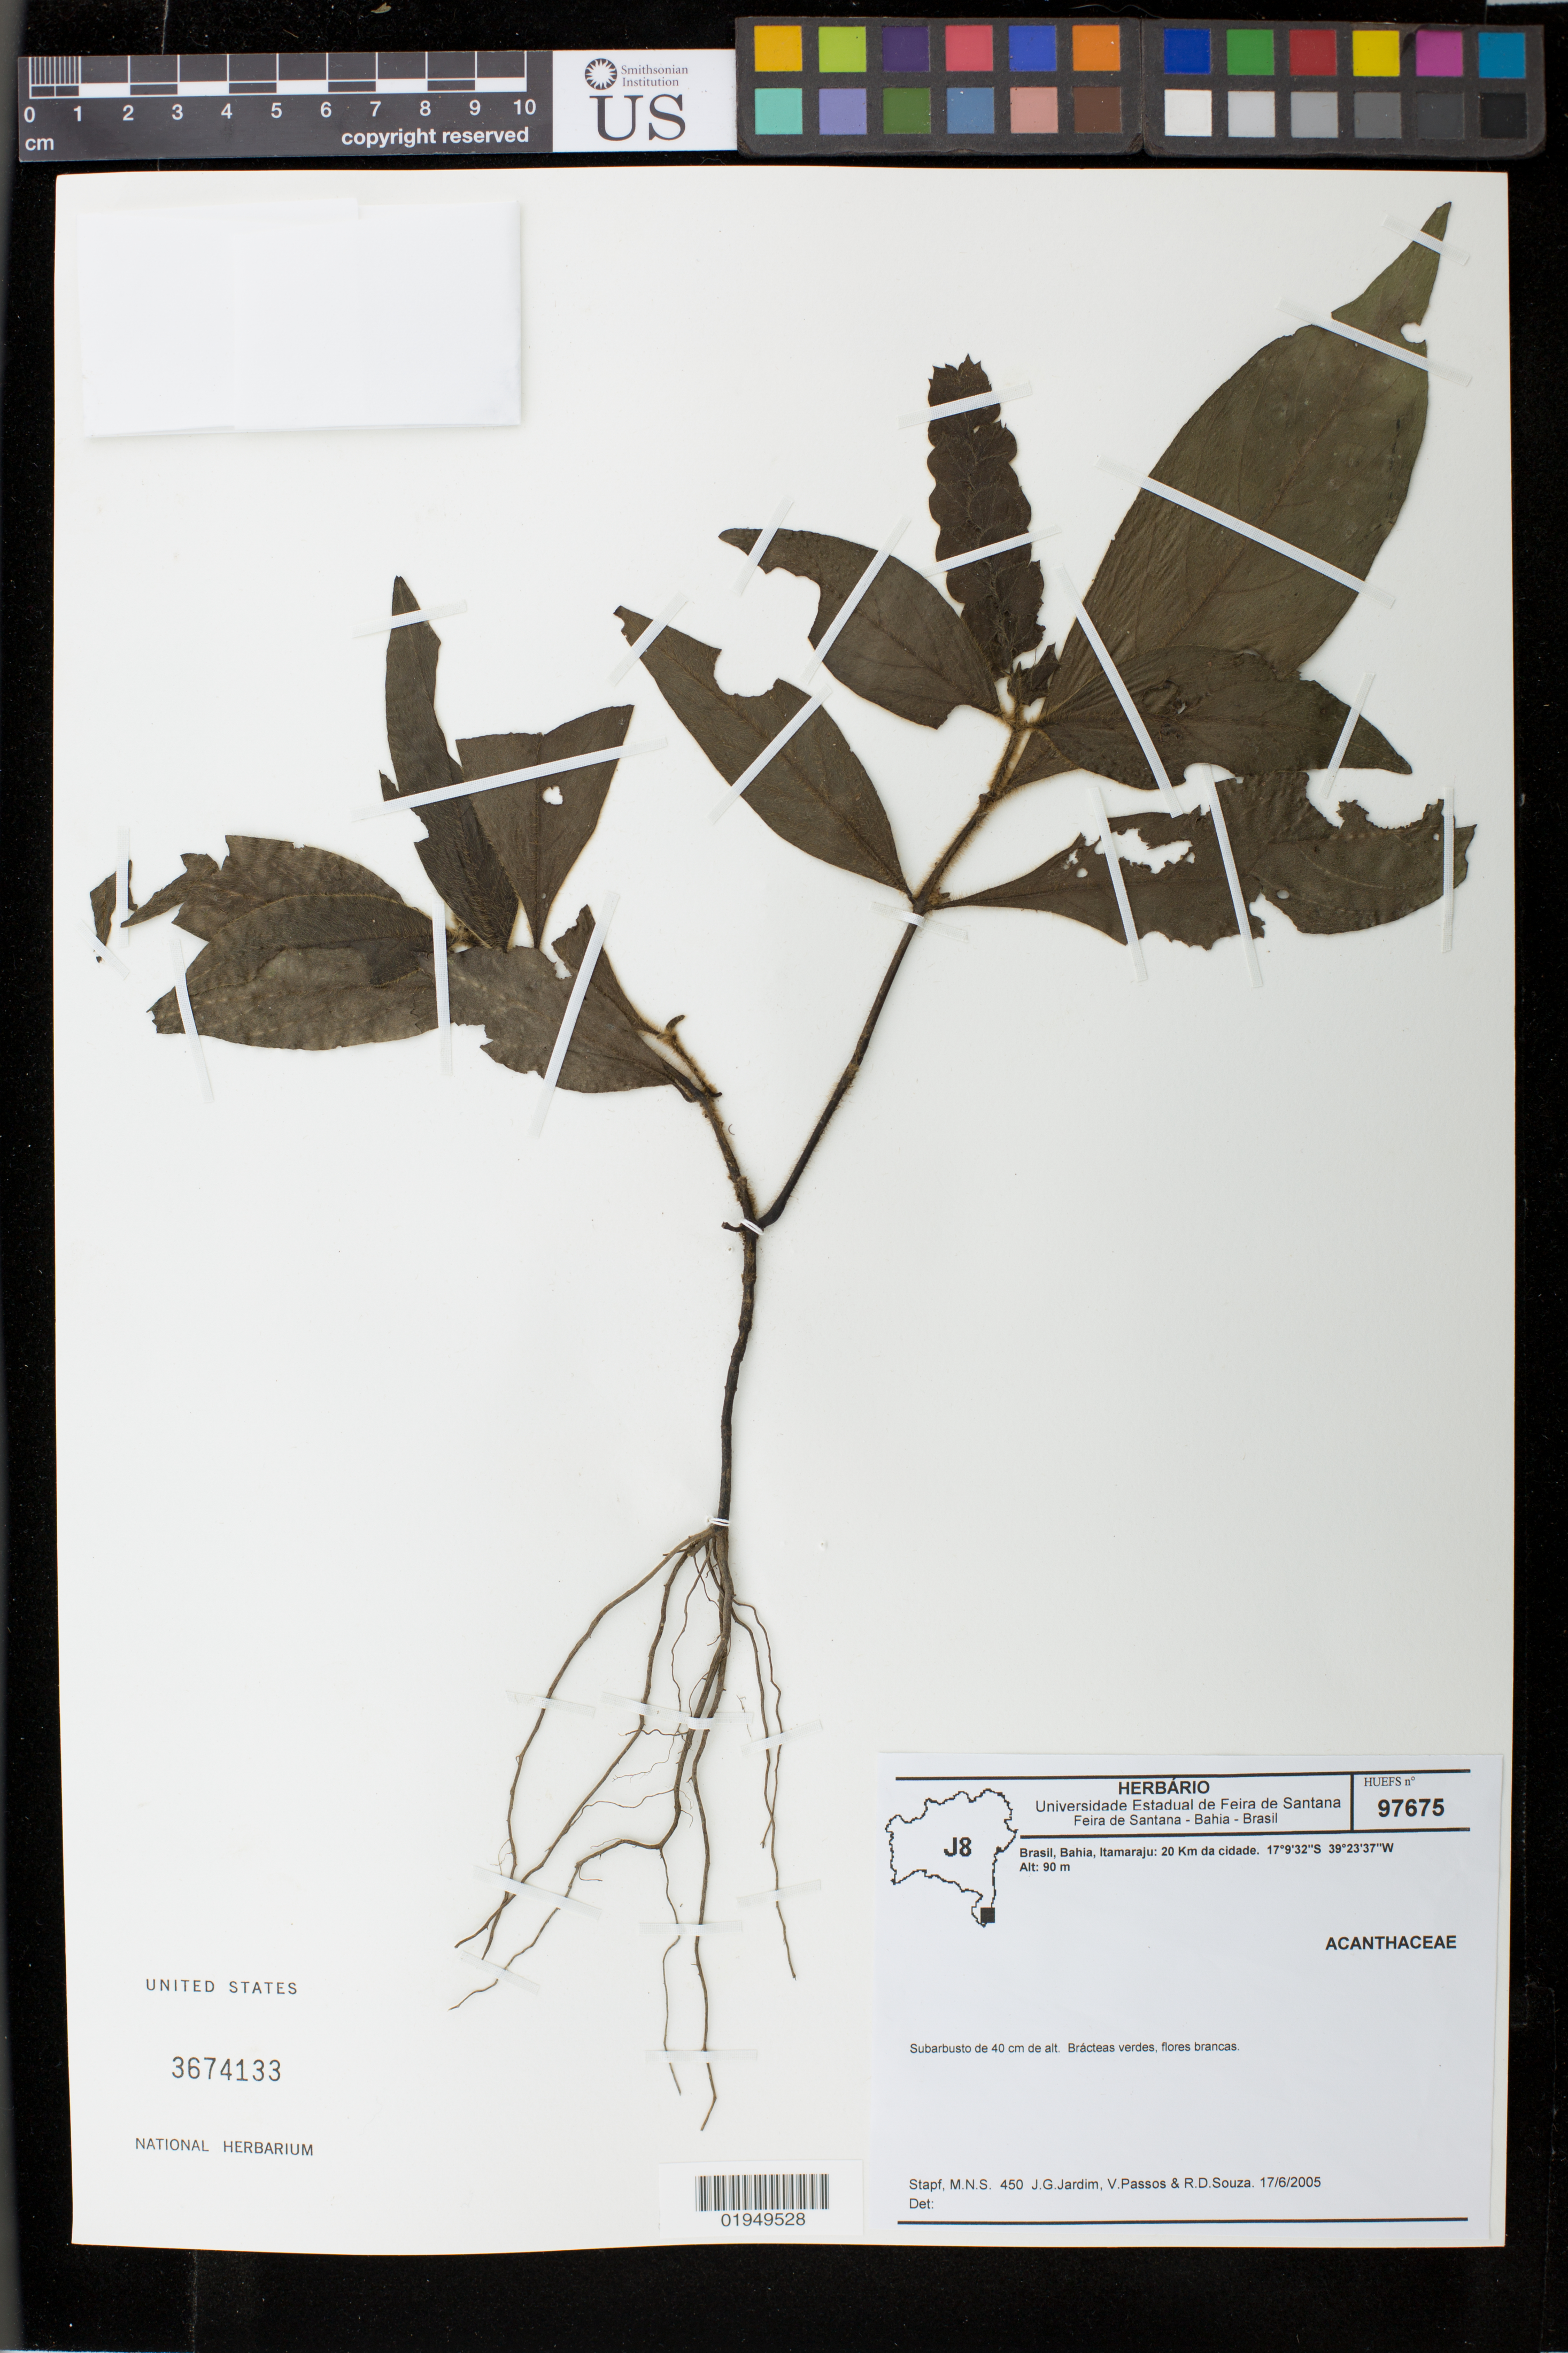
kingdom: Plantae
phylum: Tracheophyta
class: Magnoliopsida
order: Lamiales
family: Acanthaceae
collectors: M. Stapf, J. Jardim, F. Passos & R. Souza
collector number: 450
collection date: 2005-06-17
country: Brazil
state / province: Bahia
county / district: Itamaraju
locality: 20 km da cidade.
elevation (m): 90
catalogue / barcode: US 3674133